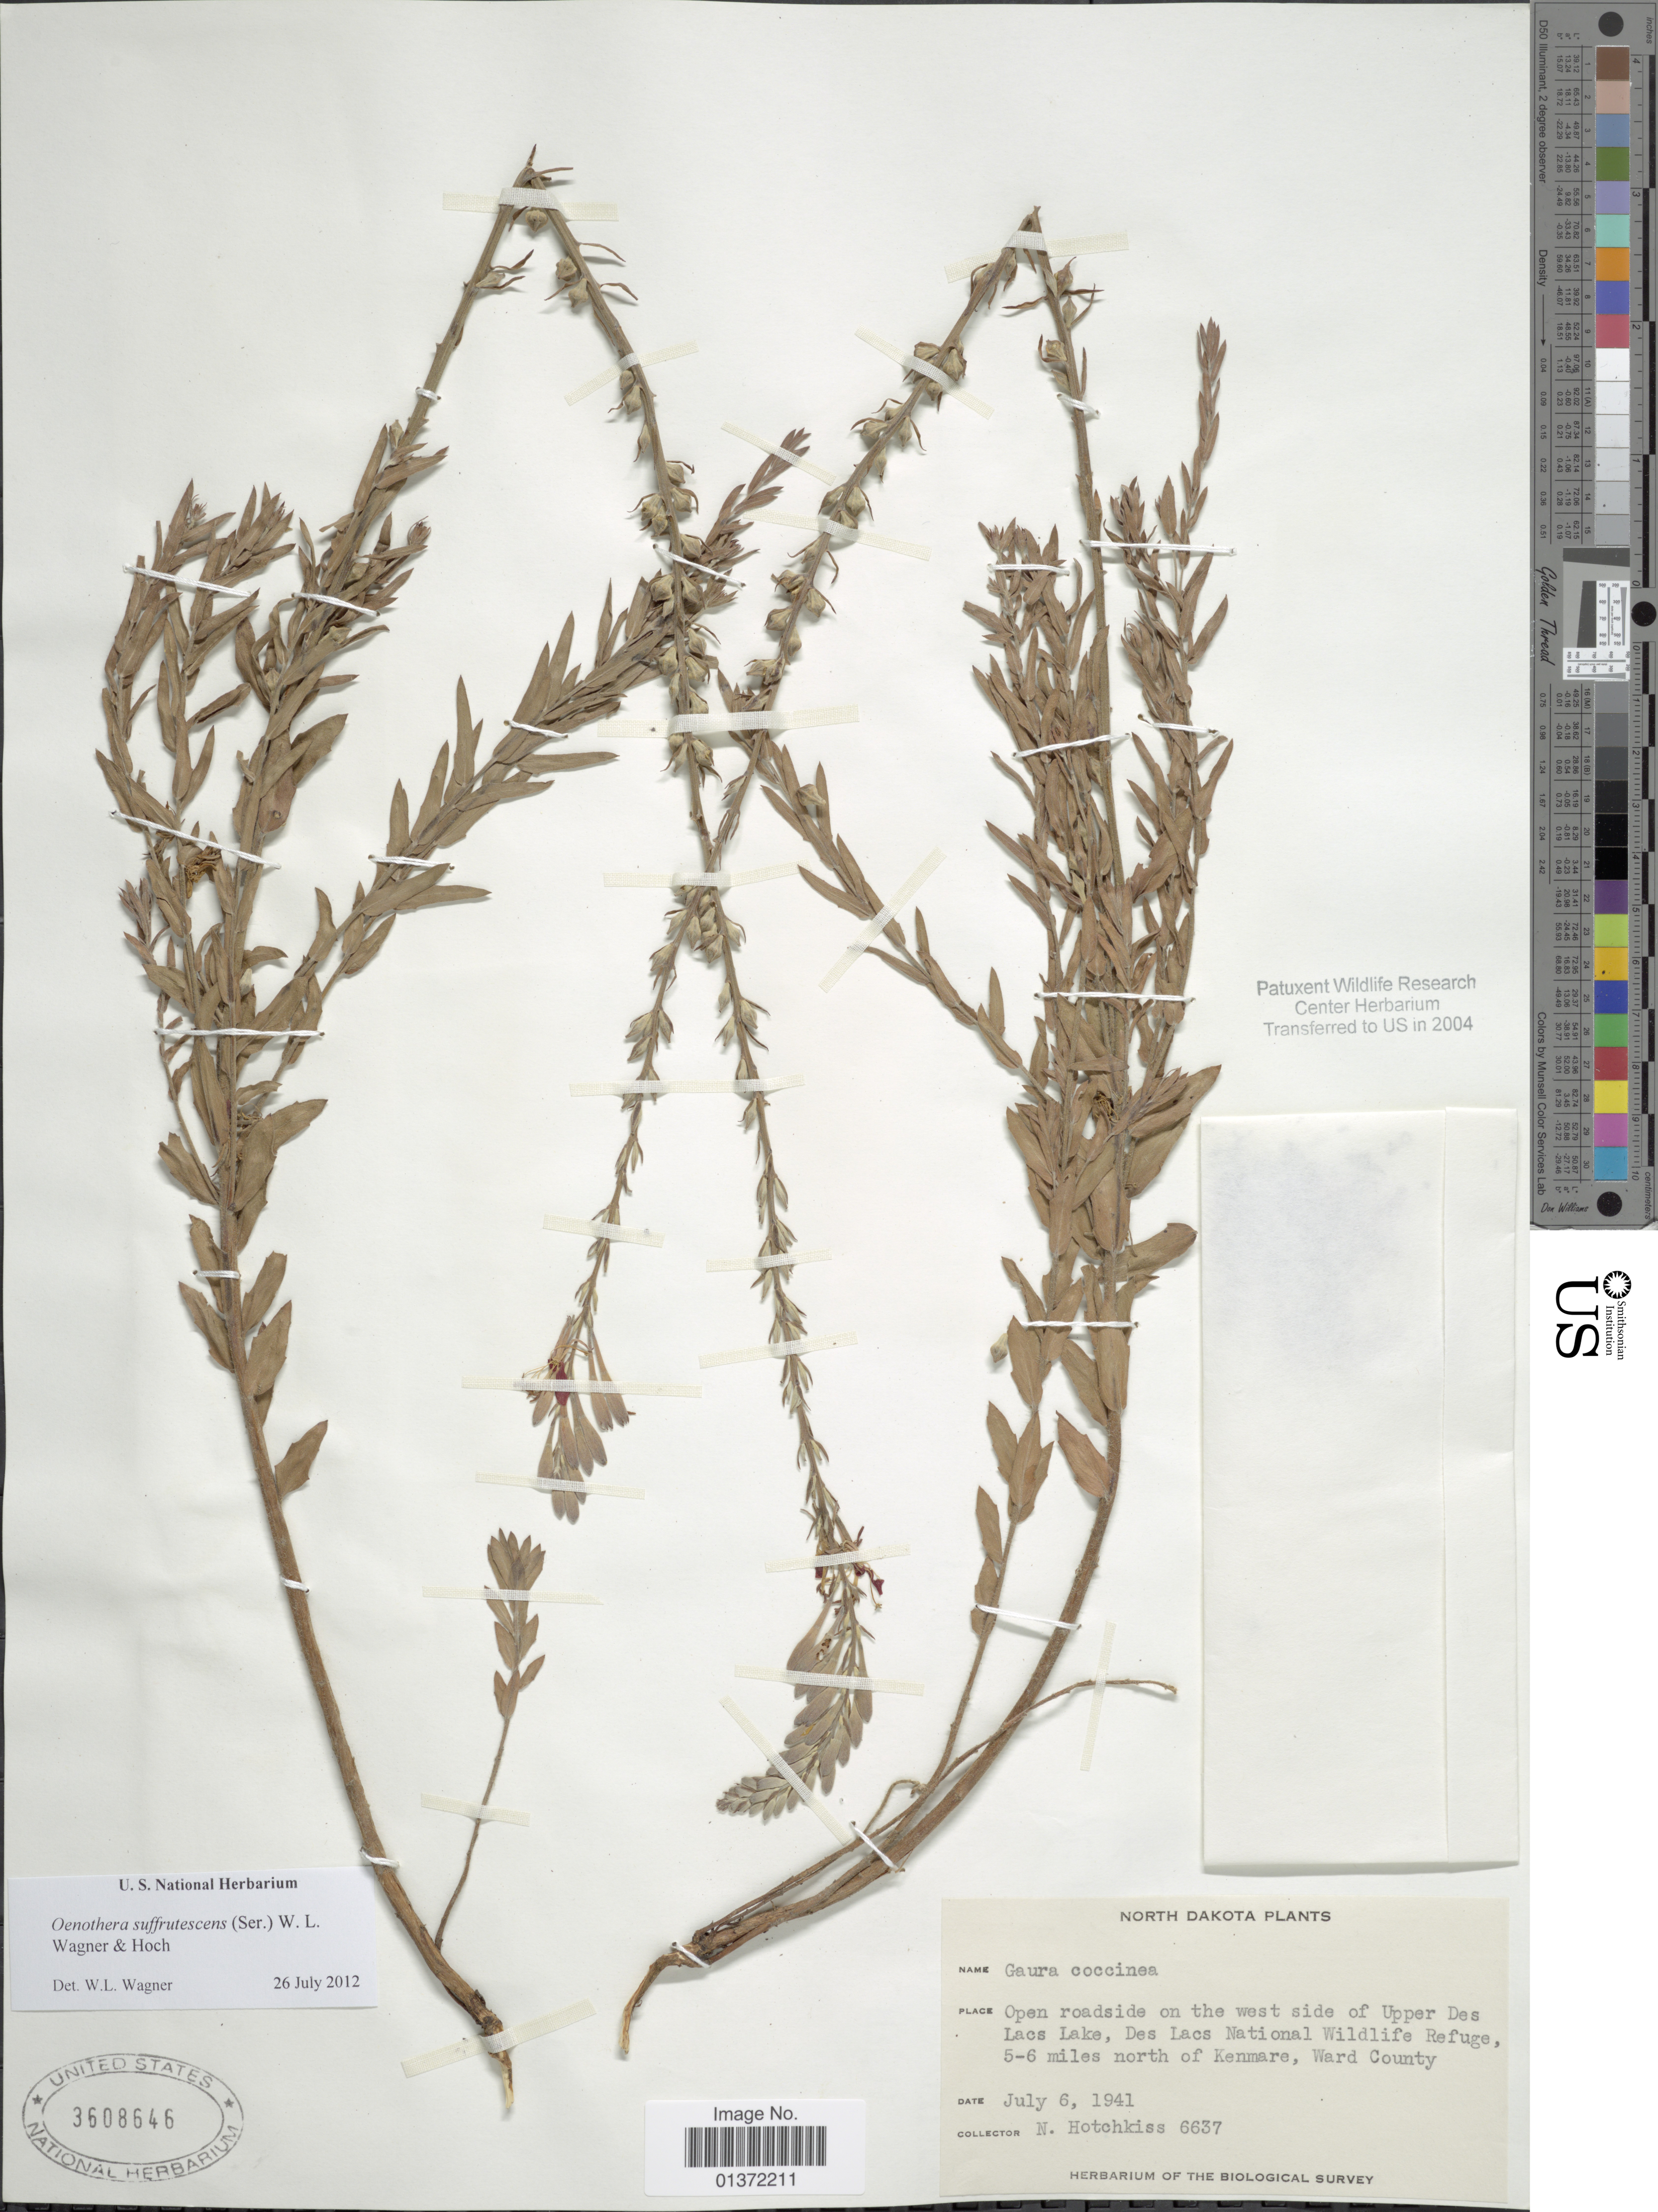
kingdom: Plantae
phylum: Tracheophyta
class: Magnoliopsida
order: Myrtales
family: Onagraceae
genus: Oenothera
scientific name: Oenothera suffrutescens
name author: (Ser.) W.L. Wagner & Hoch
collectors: N. Hotchkiss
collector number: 6637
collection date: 1941-07-06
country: United States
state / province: North Dakota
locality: Open roadside on the west side of Upper Des Lacs Lake, Des Lacs National Wildlife Refuge, 5-6 miles north of Kenmare, Ward County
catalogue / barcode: US 3608646